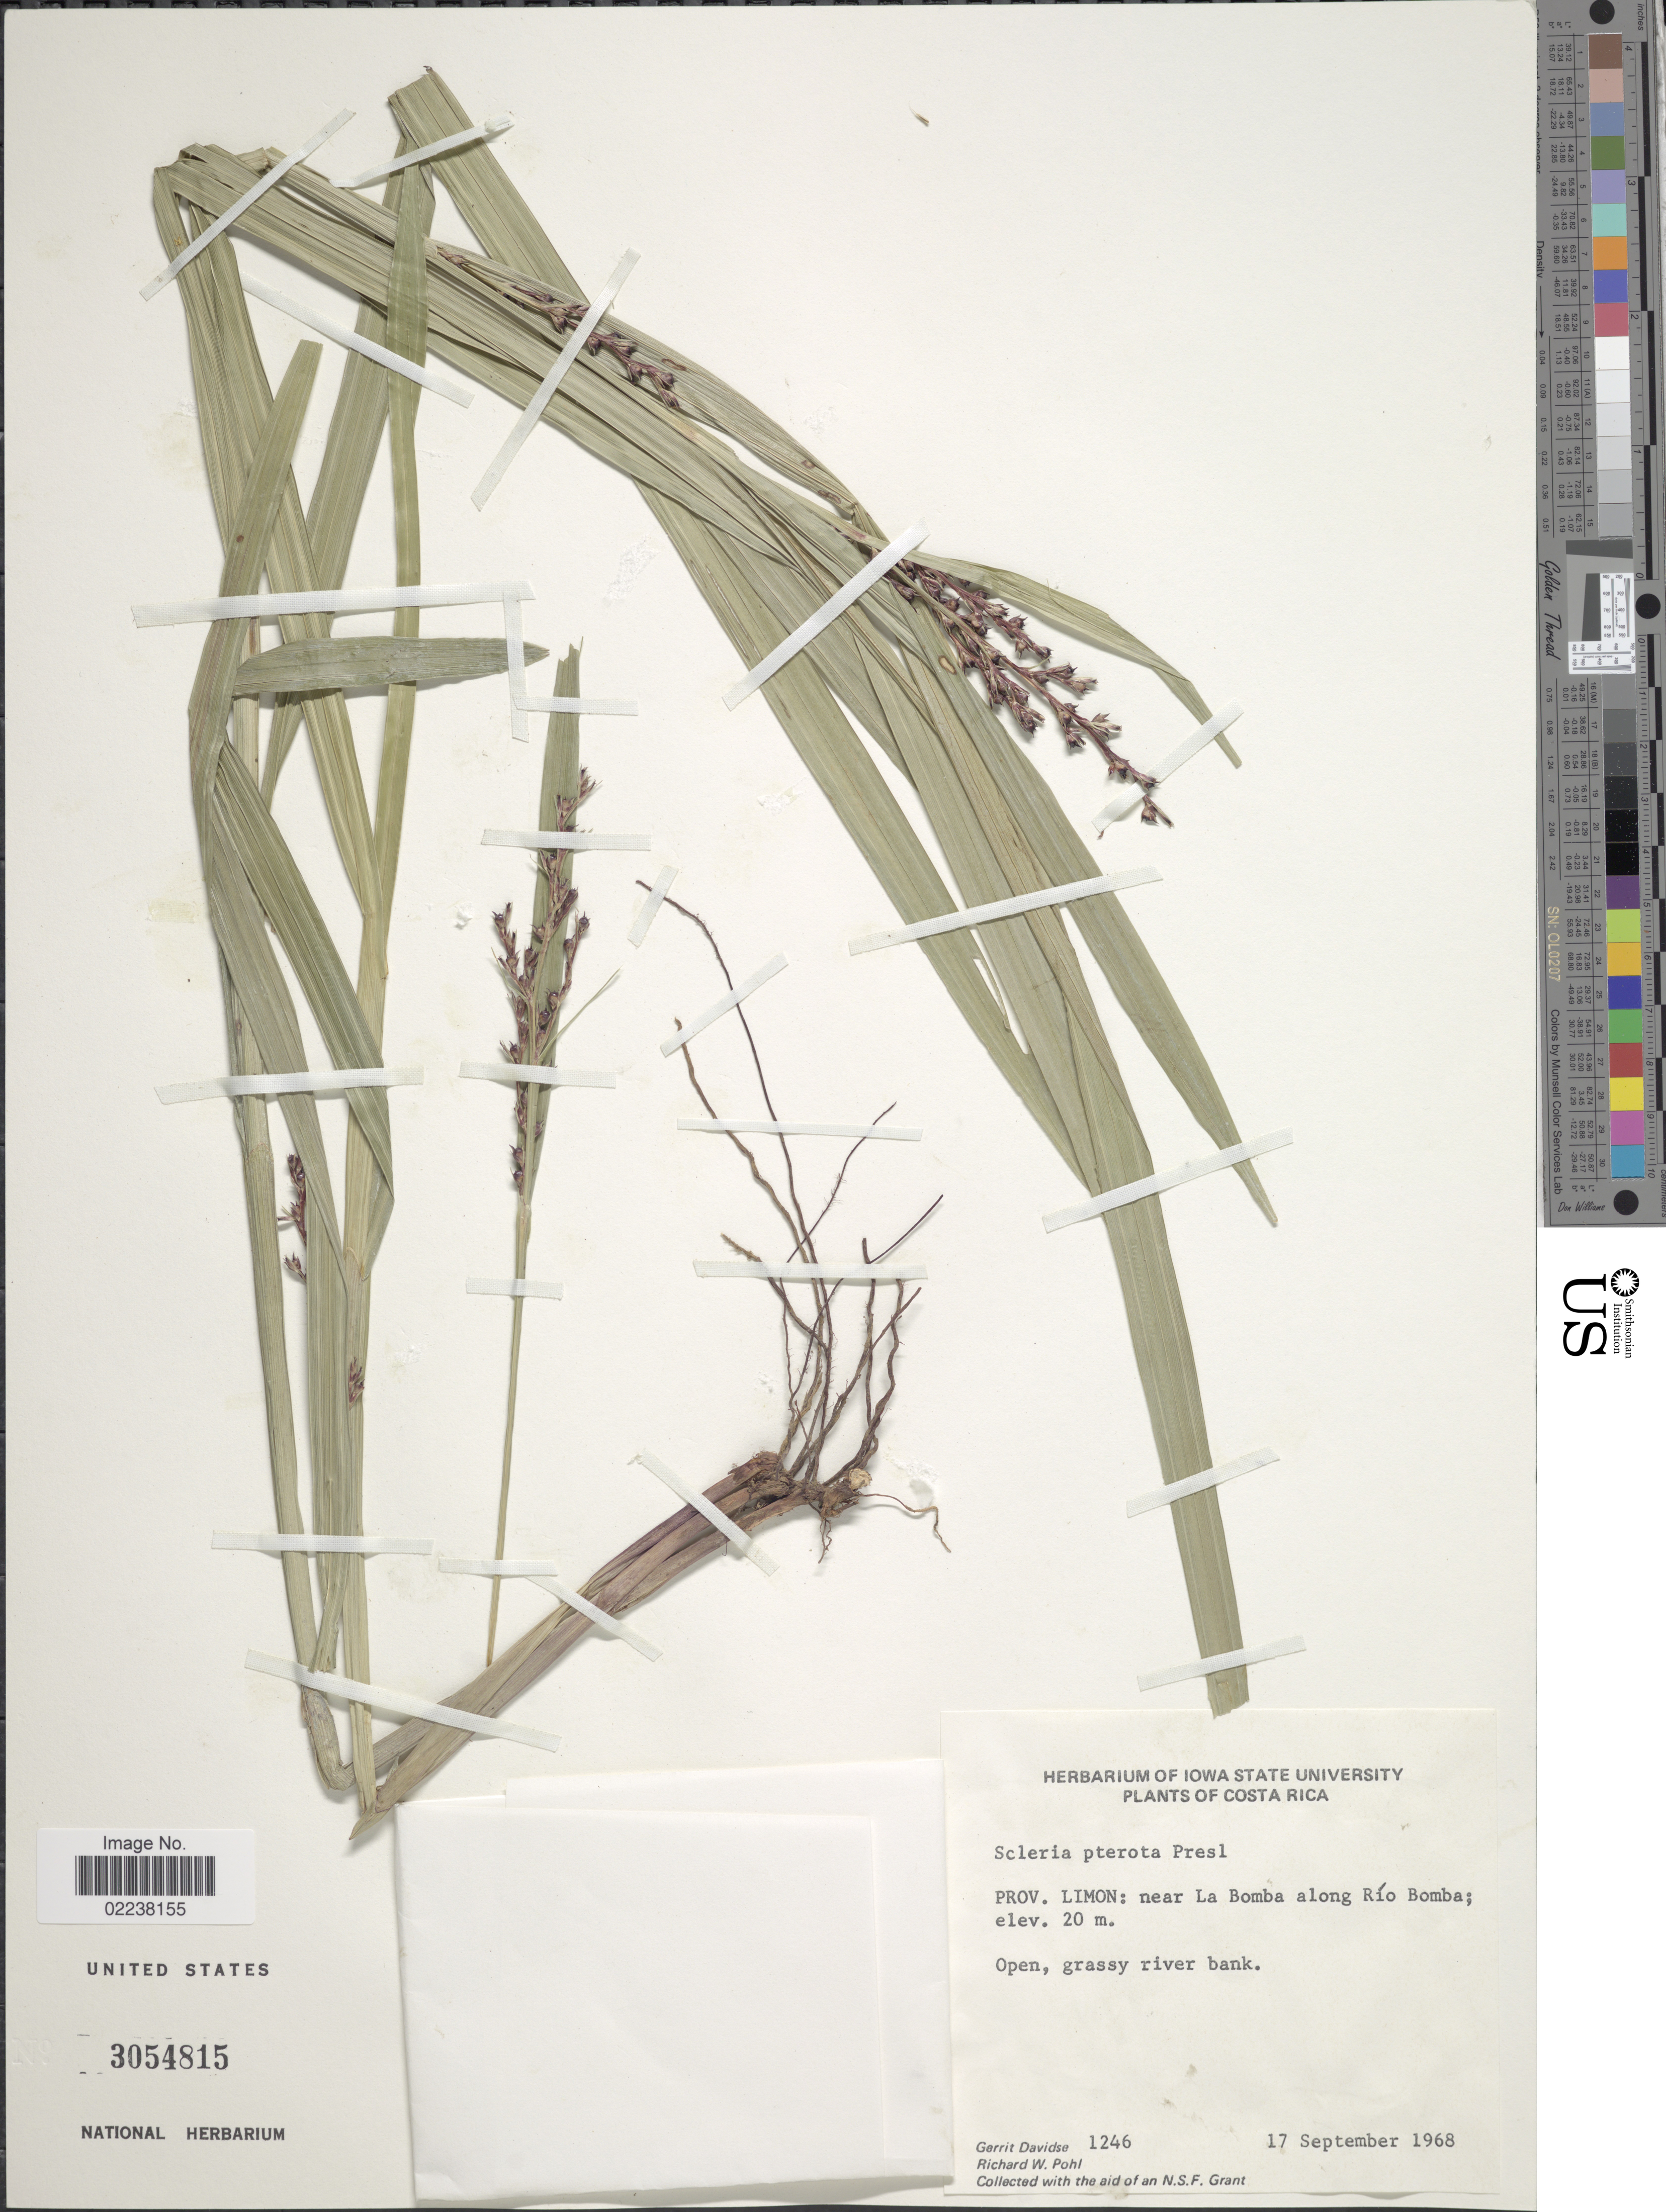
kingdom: Plantae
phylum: Tracheophyta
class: Liliopsida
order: Poales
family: Cyperaceae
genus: Scleria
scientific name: Scleria gaertneri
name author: Raddi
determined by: Strong, Mark T., (BOT), Smithsonian Institution - National Museum of Natural History (UNITED STATES)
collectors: G. Davidse & R. W. Pohl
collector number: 1246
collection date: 1968-09-17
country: Costa Rica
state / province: Limón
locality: Near La Bomba along Rio Bomba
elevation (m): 20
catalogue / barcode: US 3054815